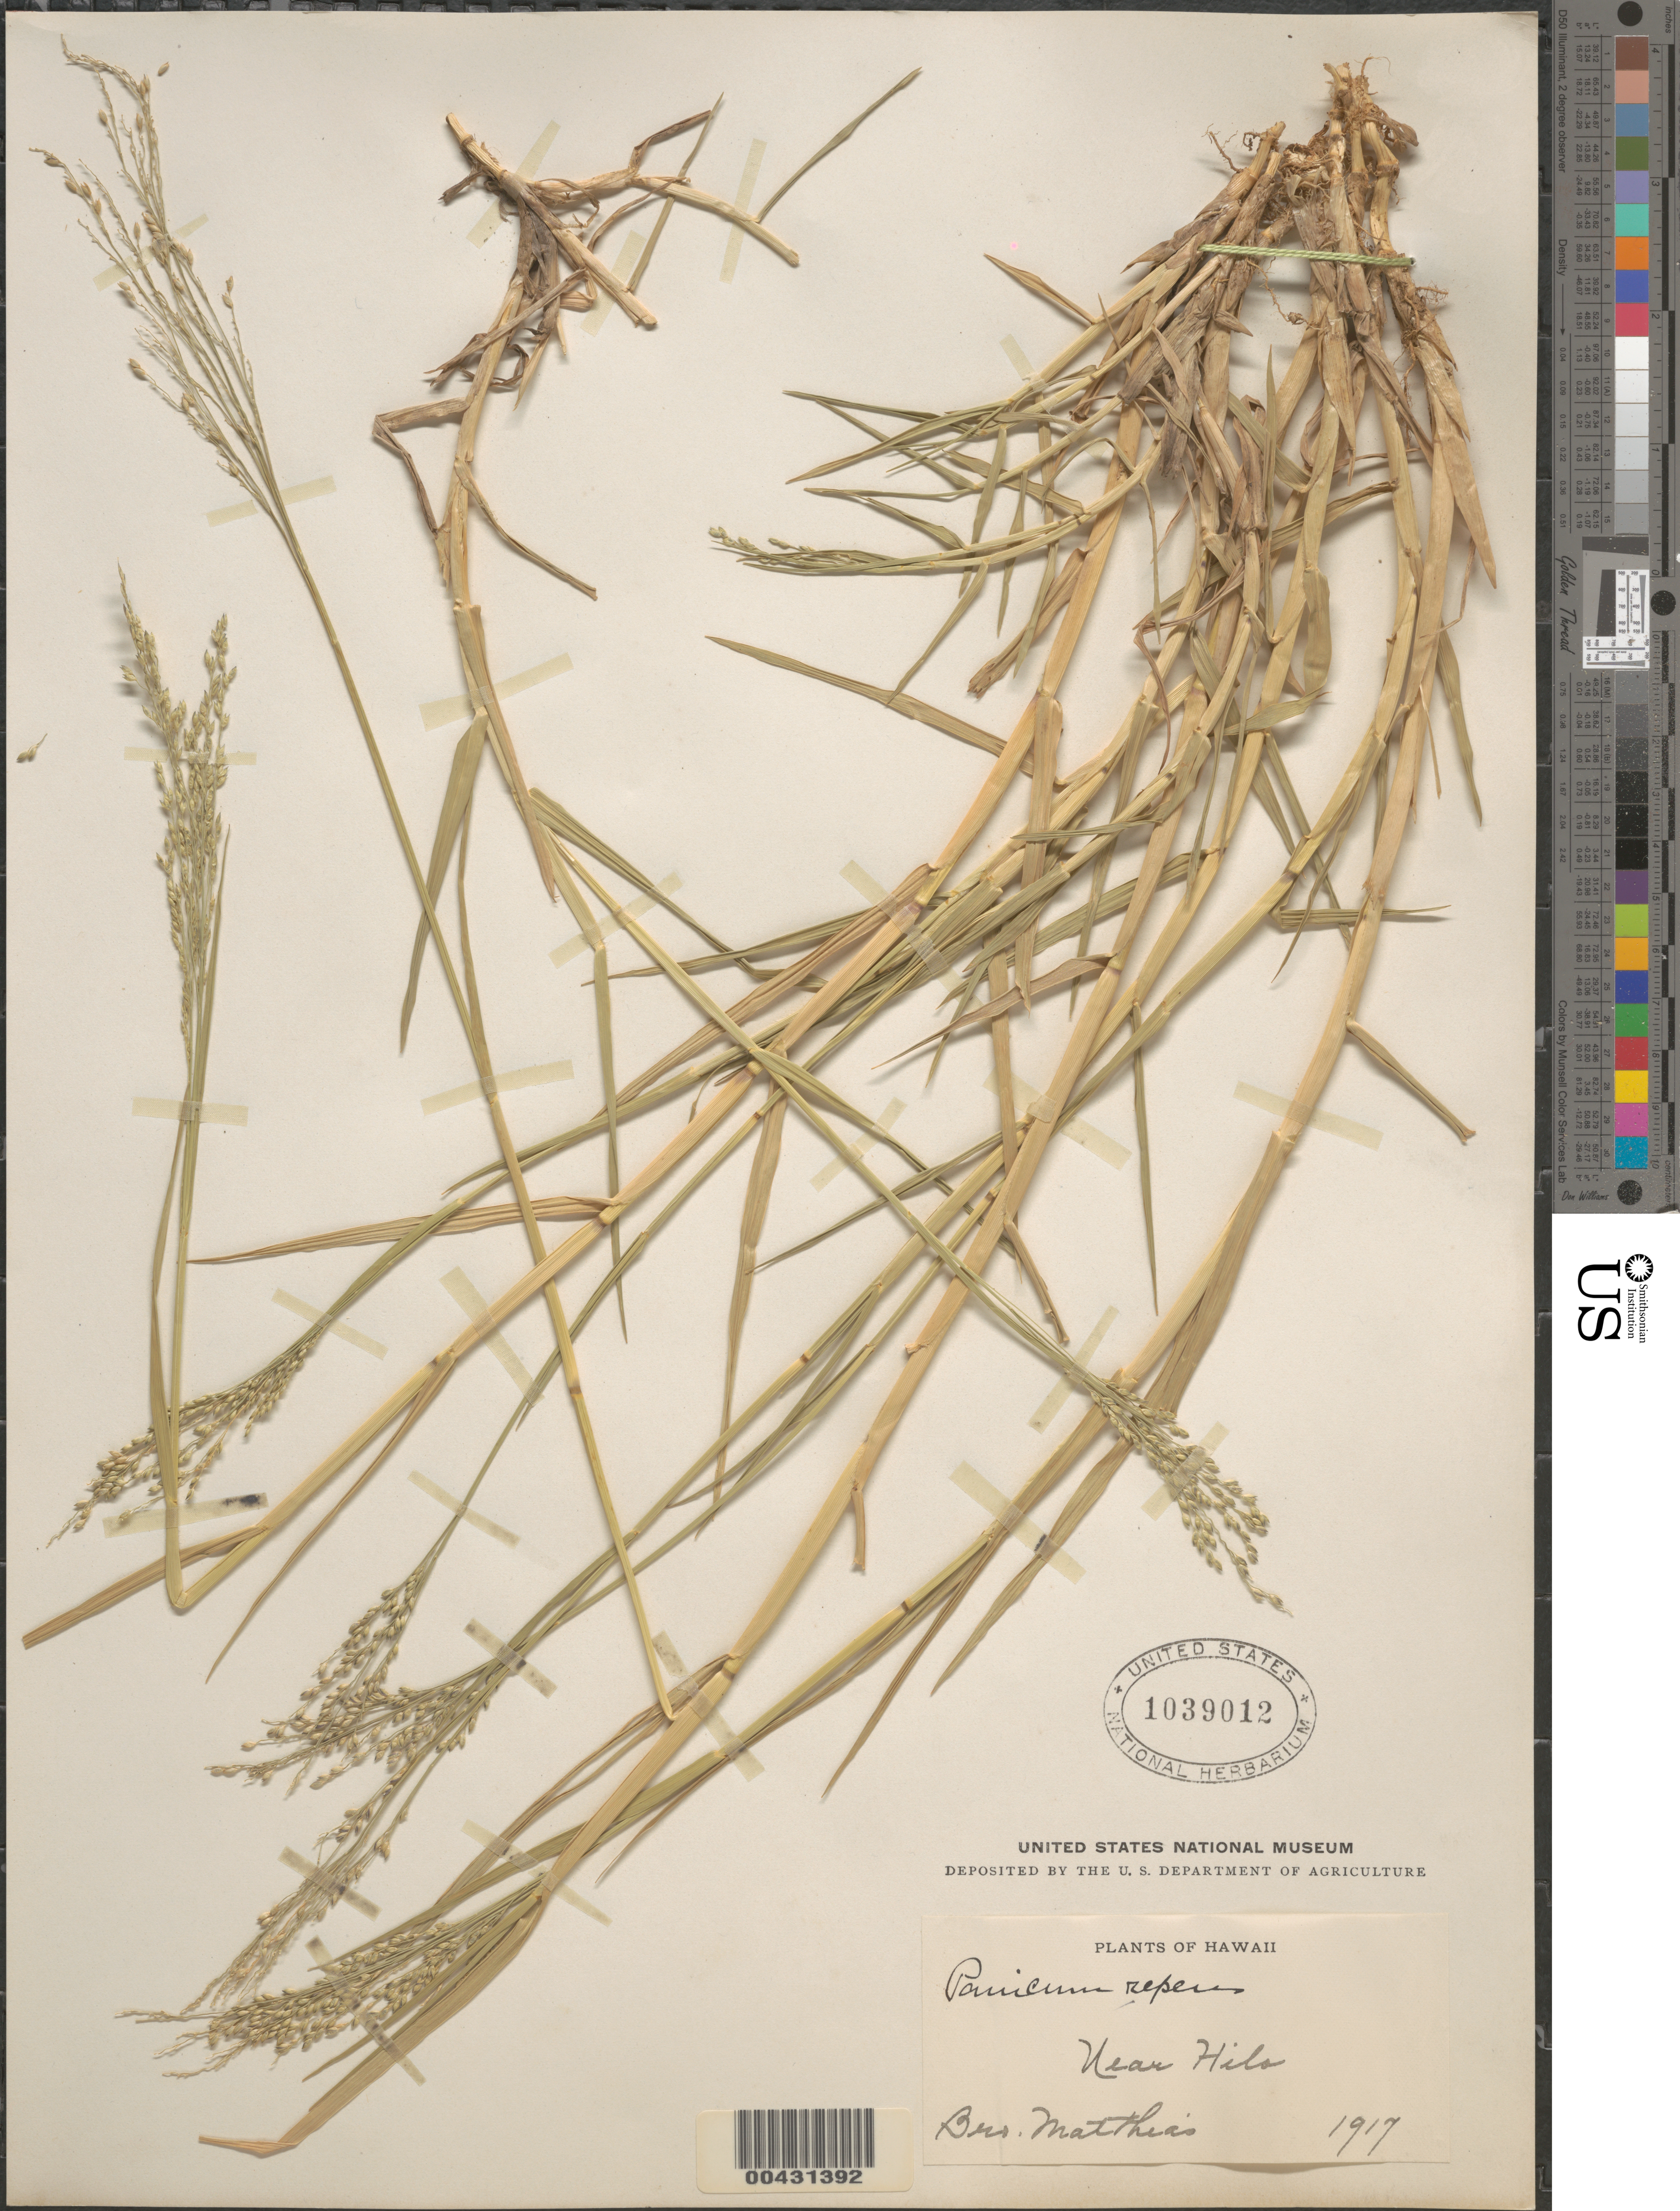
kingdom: Plantae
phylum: Tracheophyta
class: Liliopsida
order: Poales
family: Poaceae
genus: Panicum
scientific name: Panicum repens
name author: L.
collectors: B. Matthias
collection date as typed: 1917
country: United States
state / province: Hawaii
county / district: Hawaii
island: Hawaii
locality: near Hilo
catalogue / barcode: US 1039012